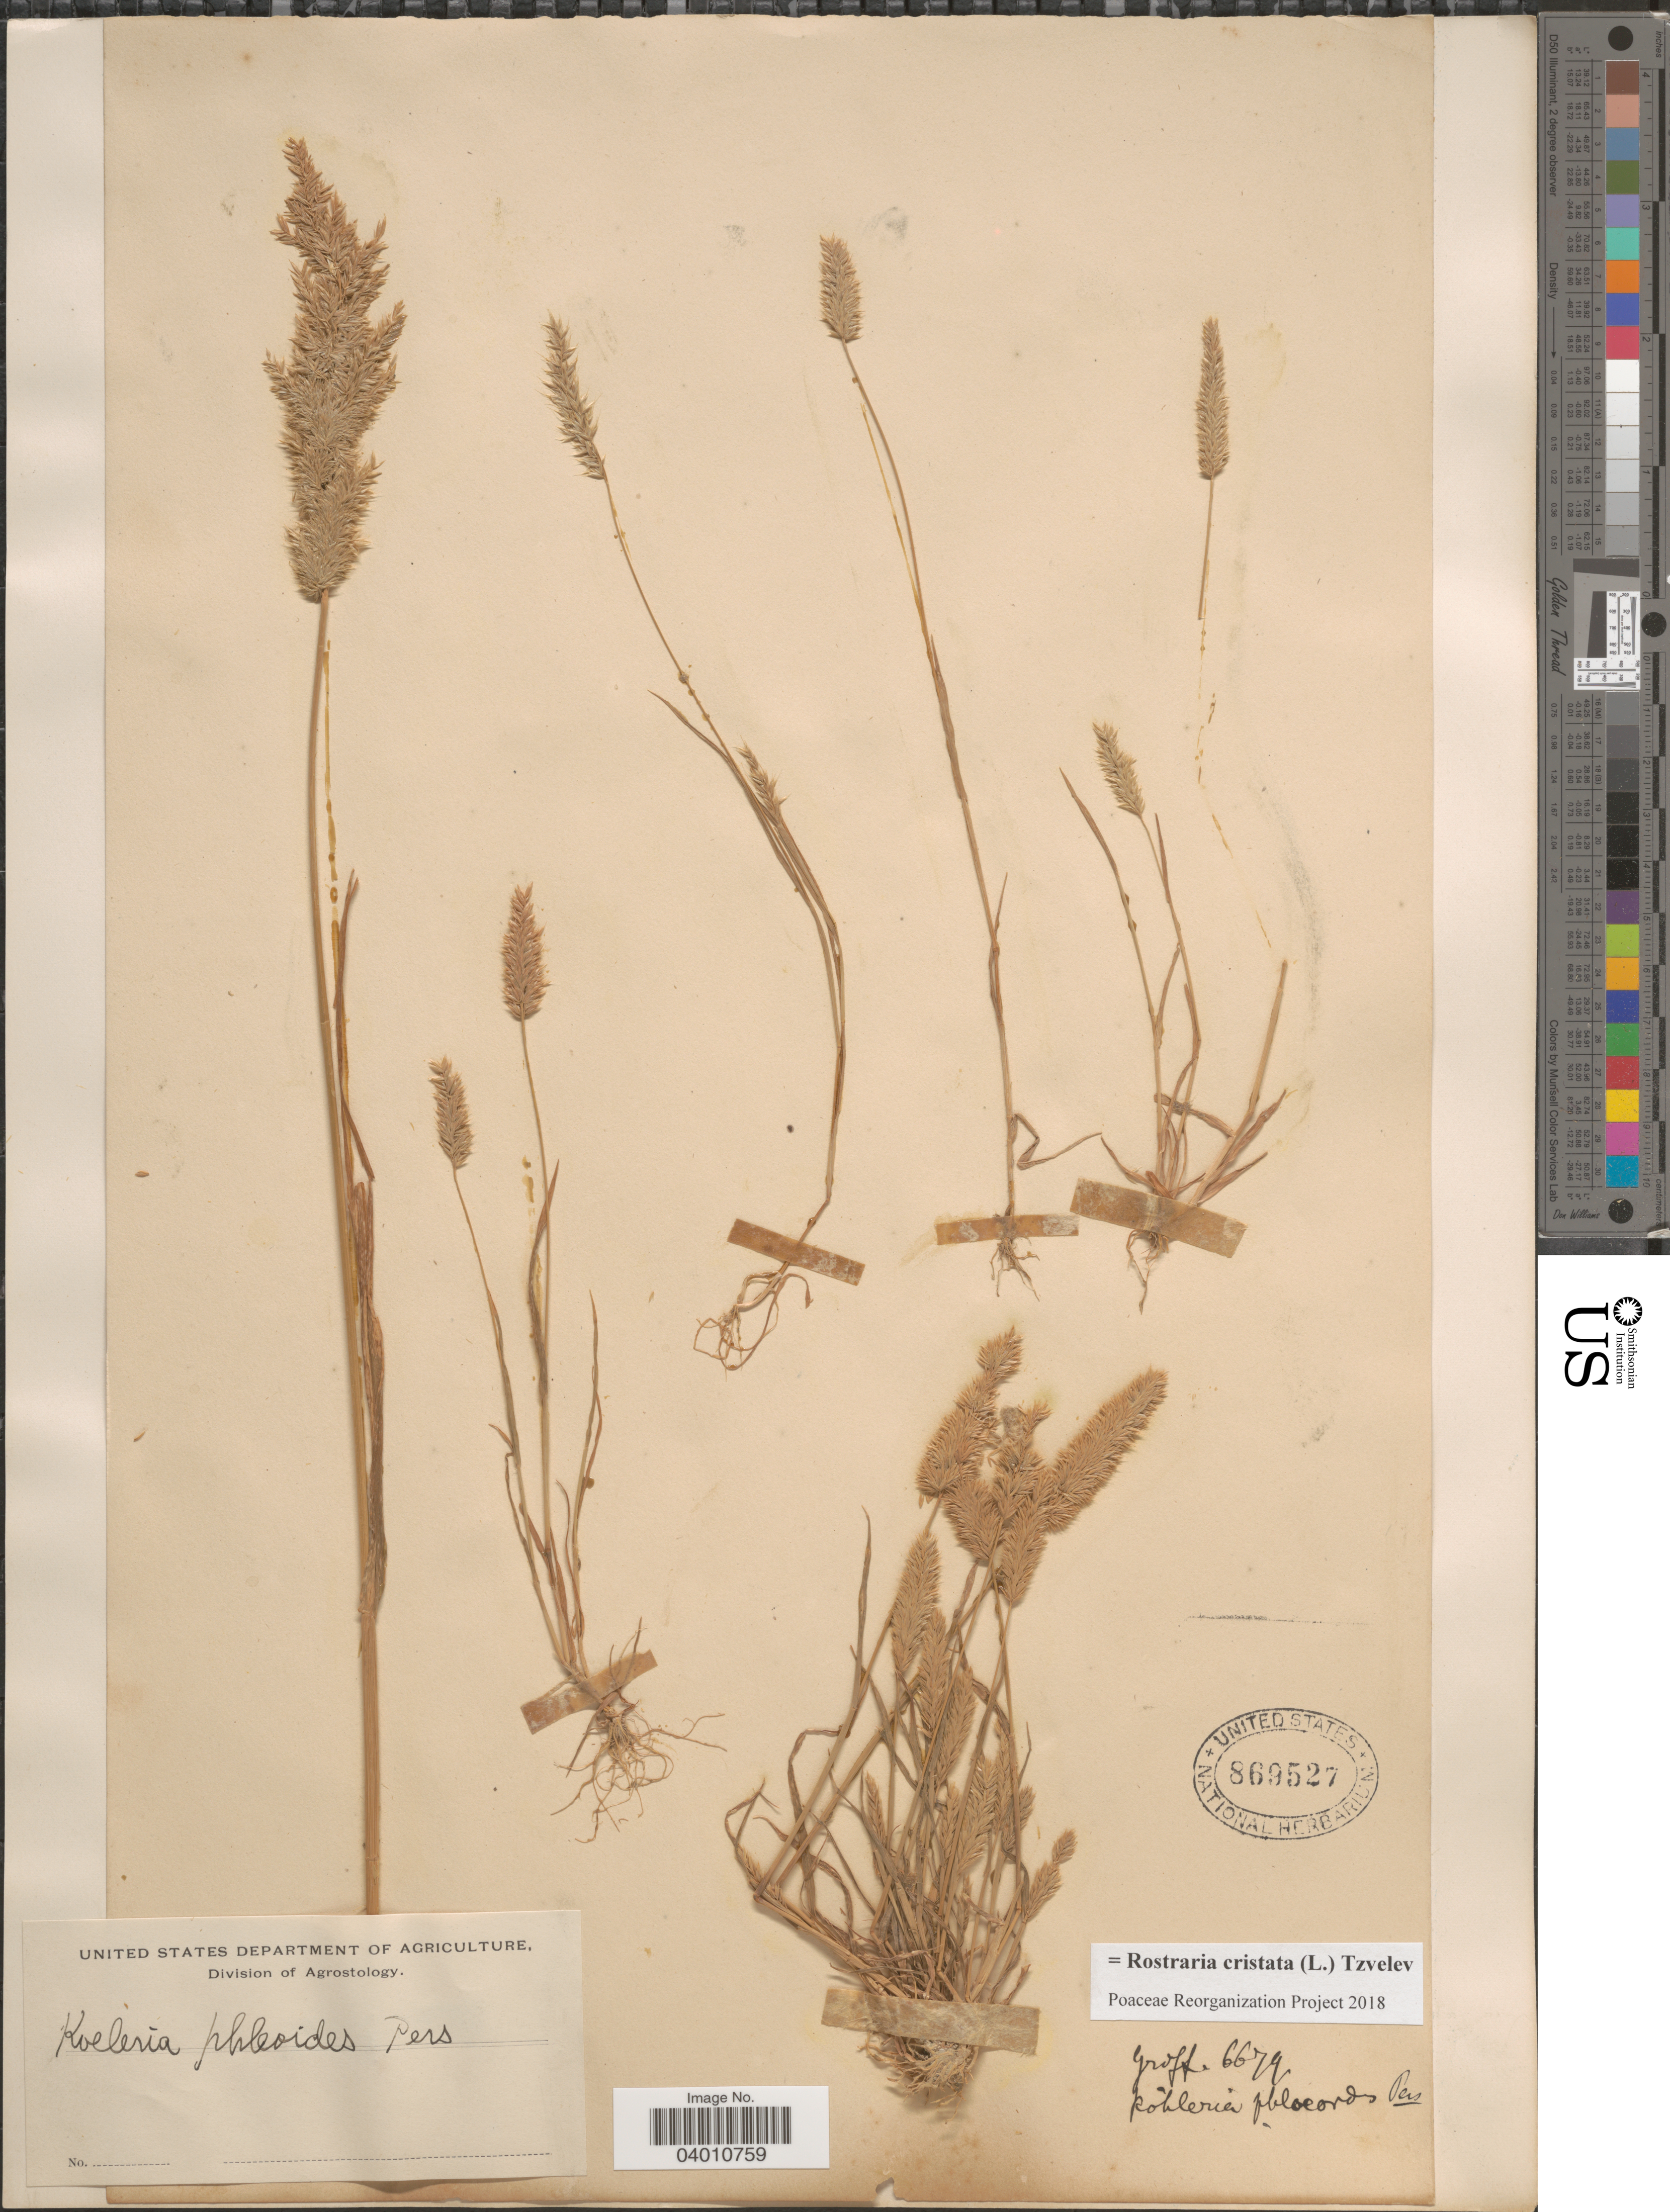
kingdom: Plantae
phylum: Tracheophyta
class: Liliopsida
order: Poales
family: Poaceae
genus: Rostraria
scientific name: Rostraria cristata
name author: (L.) Tzvelev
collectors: -- Groff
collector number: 6679*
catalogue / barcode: US 869527